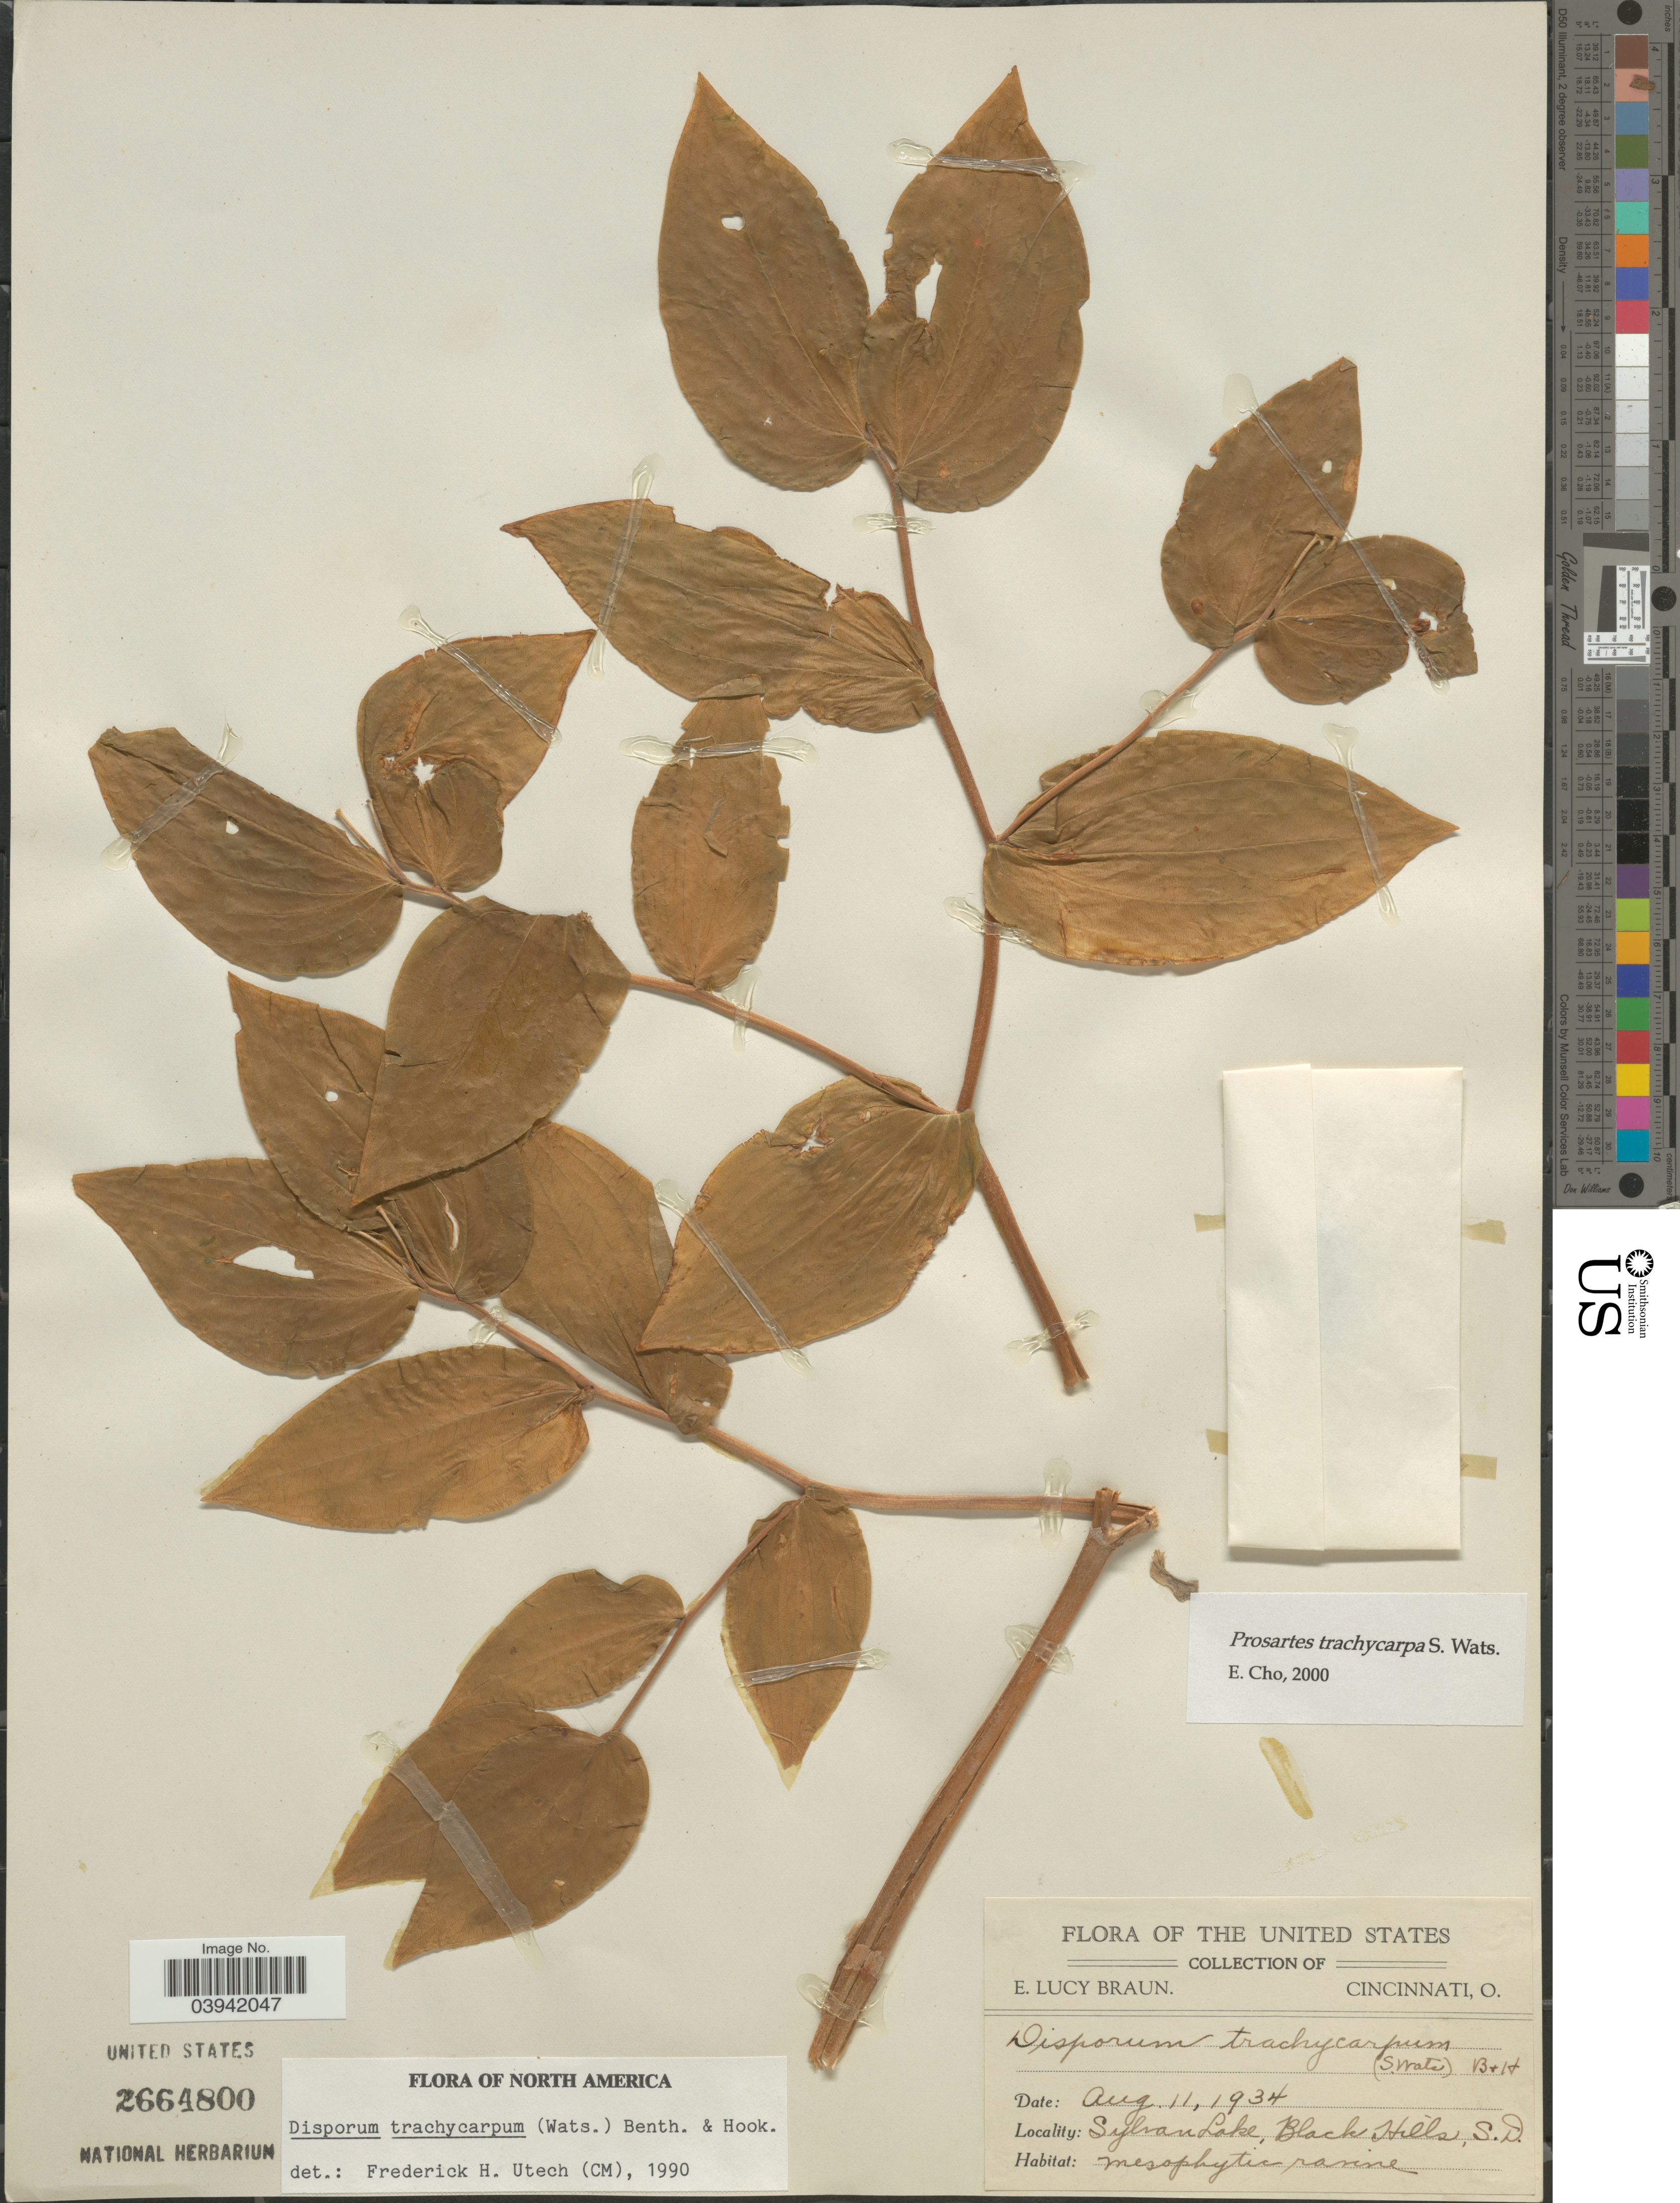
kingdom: Plantae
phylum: Tracheophyta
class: Liliopsida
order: Liliales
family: Liliaceae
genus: Prosartes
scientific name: Prosartes trachycarpa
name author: S. Watson in C. King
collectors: E. L. Braun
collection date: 1934-08-11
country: United States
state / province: South Dakota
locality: Sylvan Lake, Black Hills, S.D.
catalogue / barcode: US 2664800